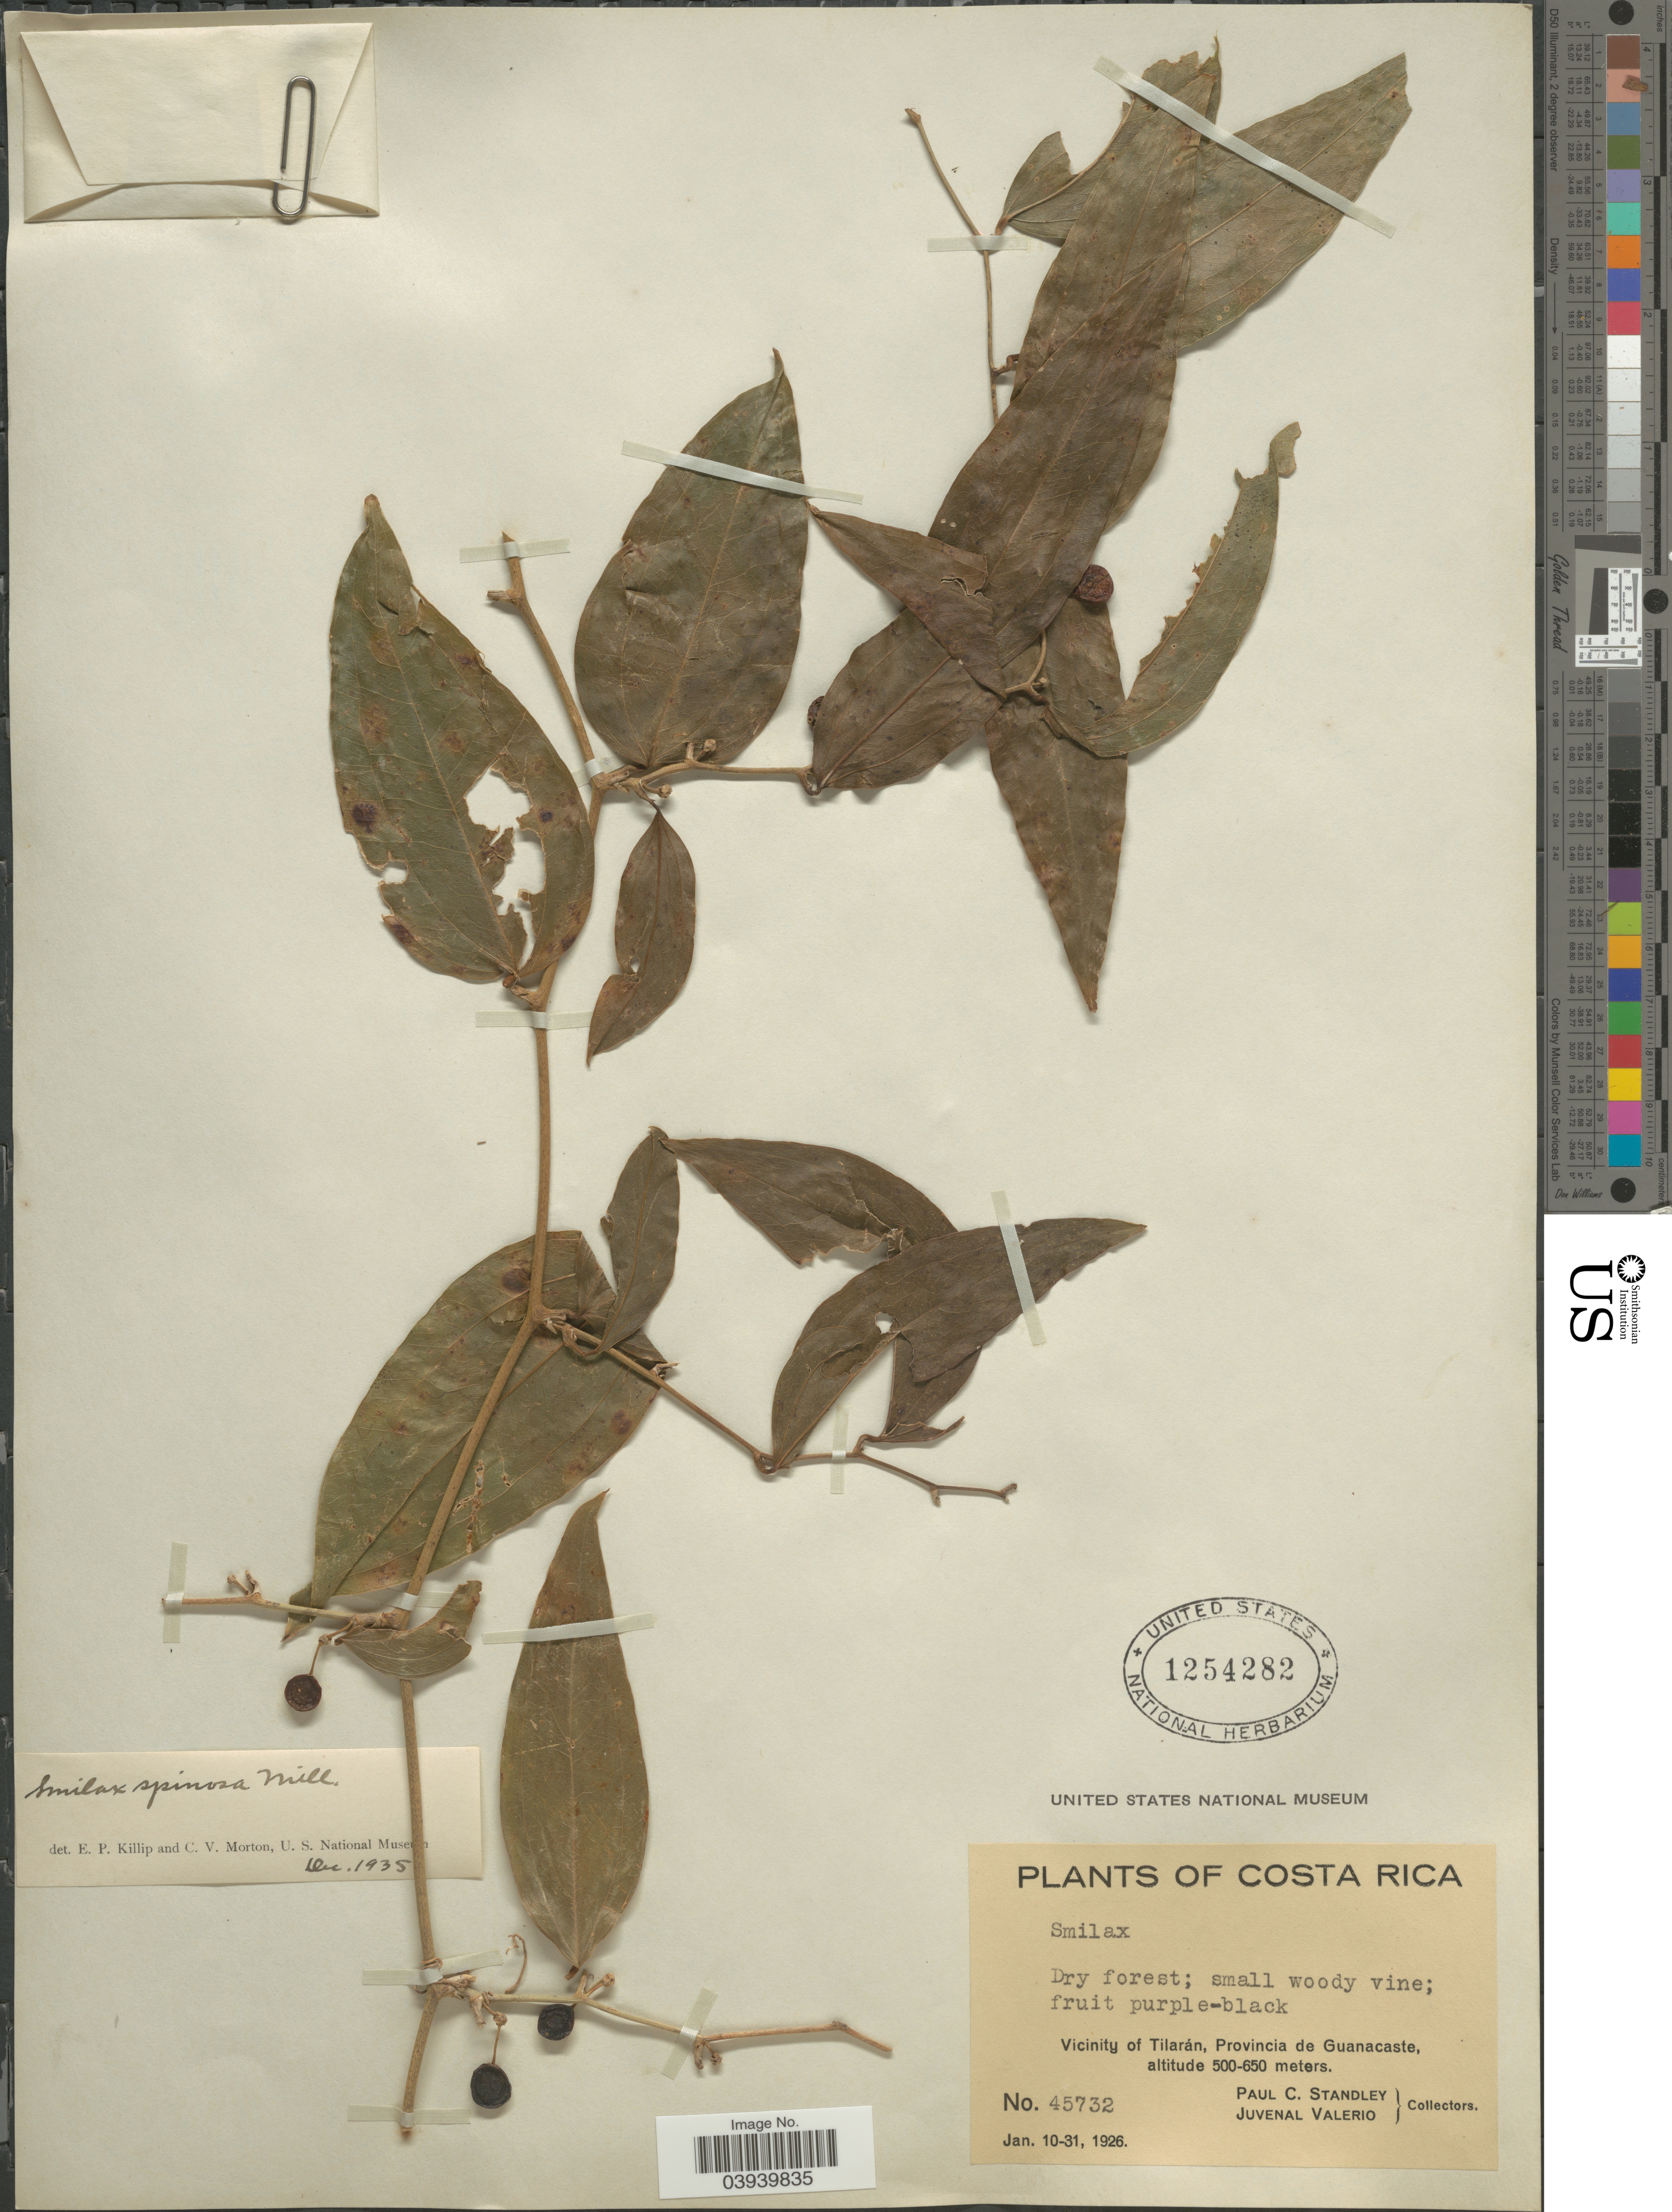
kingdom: Plantae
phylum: Tracheophyta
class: Liliopsida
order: Liliales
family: Smilacaceae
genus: Smilax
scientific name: Smilax spinosa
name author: Mill.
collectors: P. C. Standley & J. Valerio R.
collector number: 45732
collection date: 1926-01-10/1926-01-31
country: Costa Rica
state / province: Guanacaste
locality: Vicinity of Tilarán.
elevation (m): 500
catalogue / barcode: US 1254282